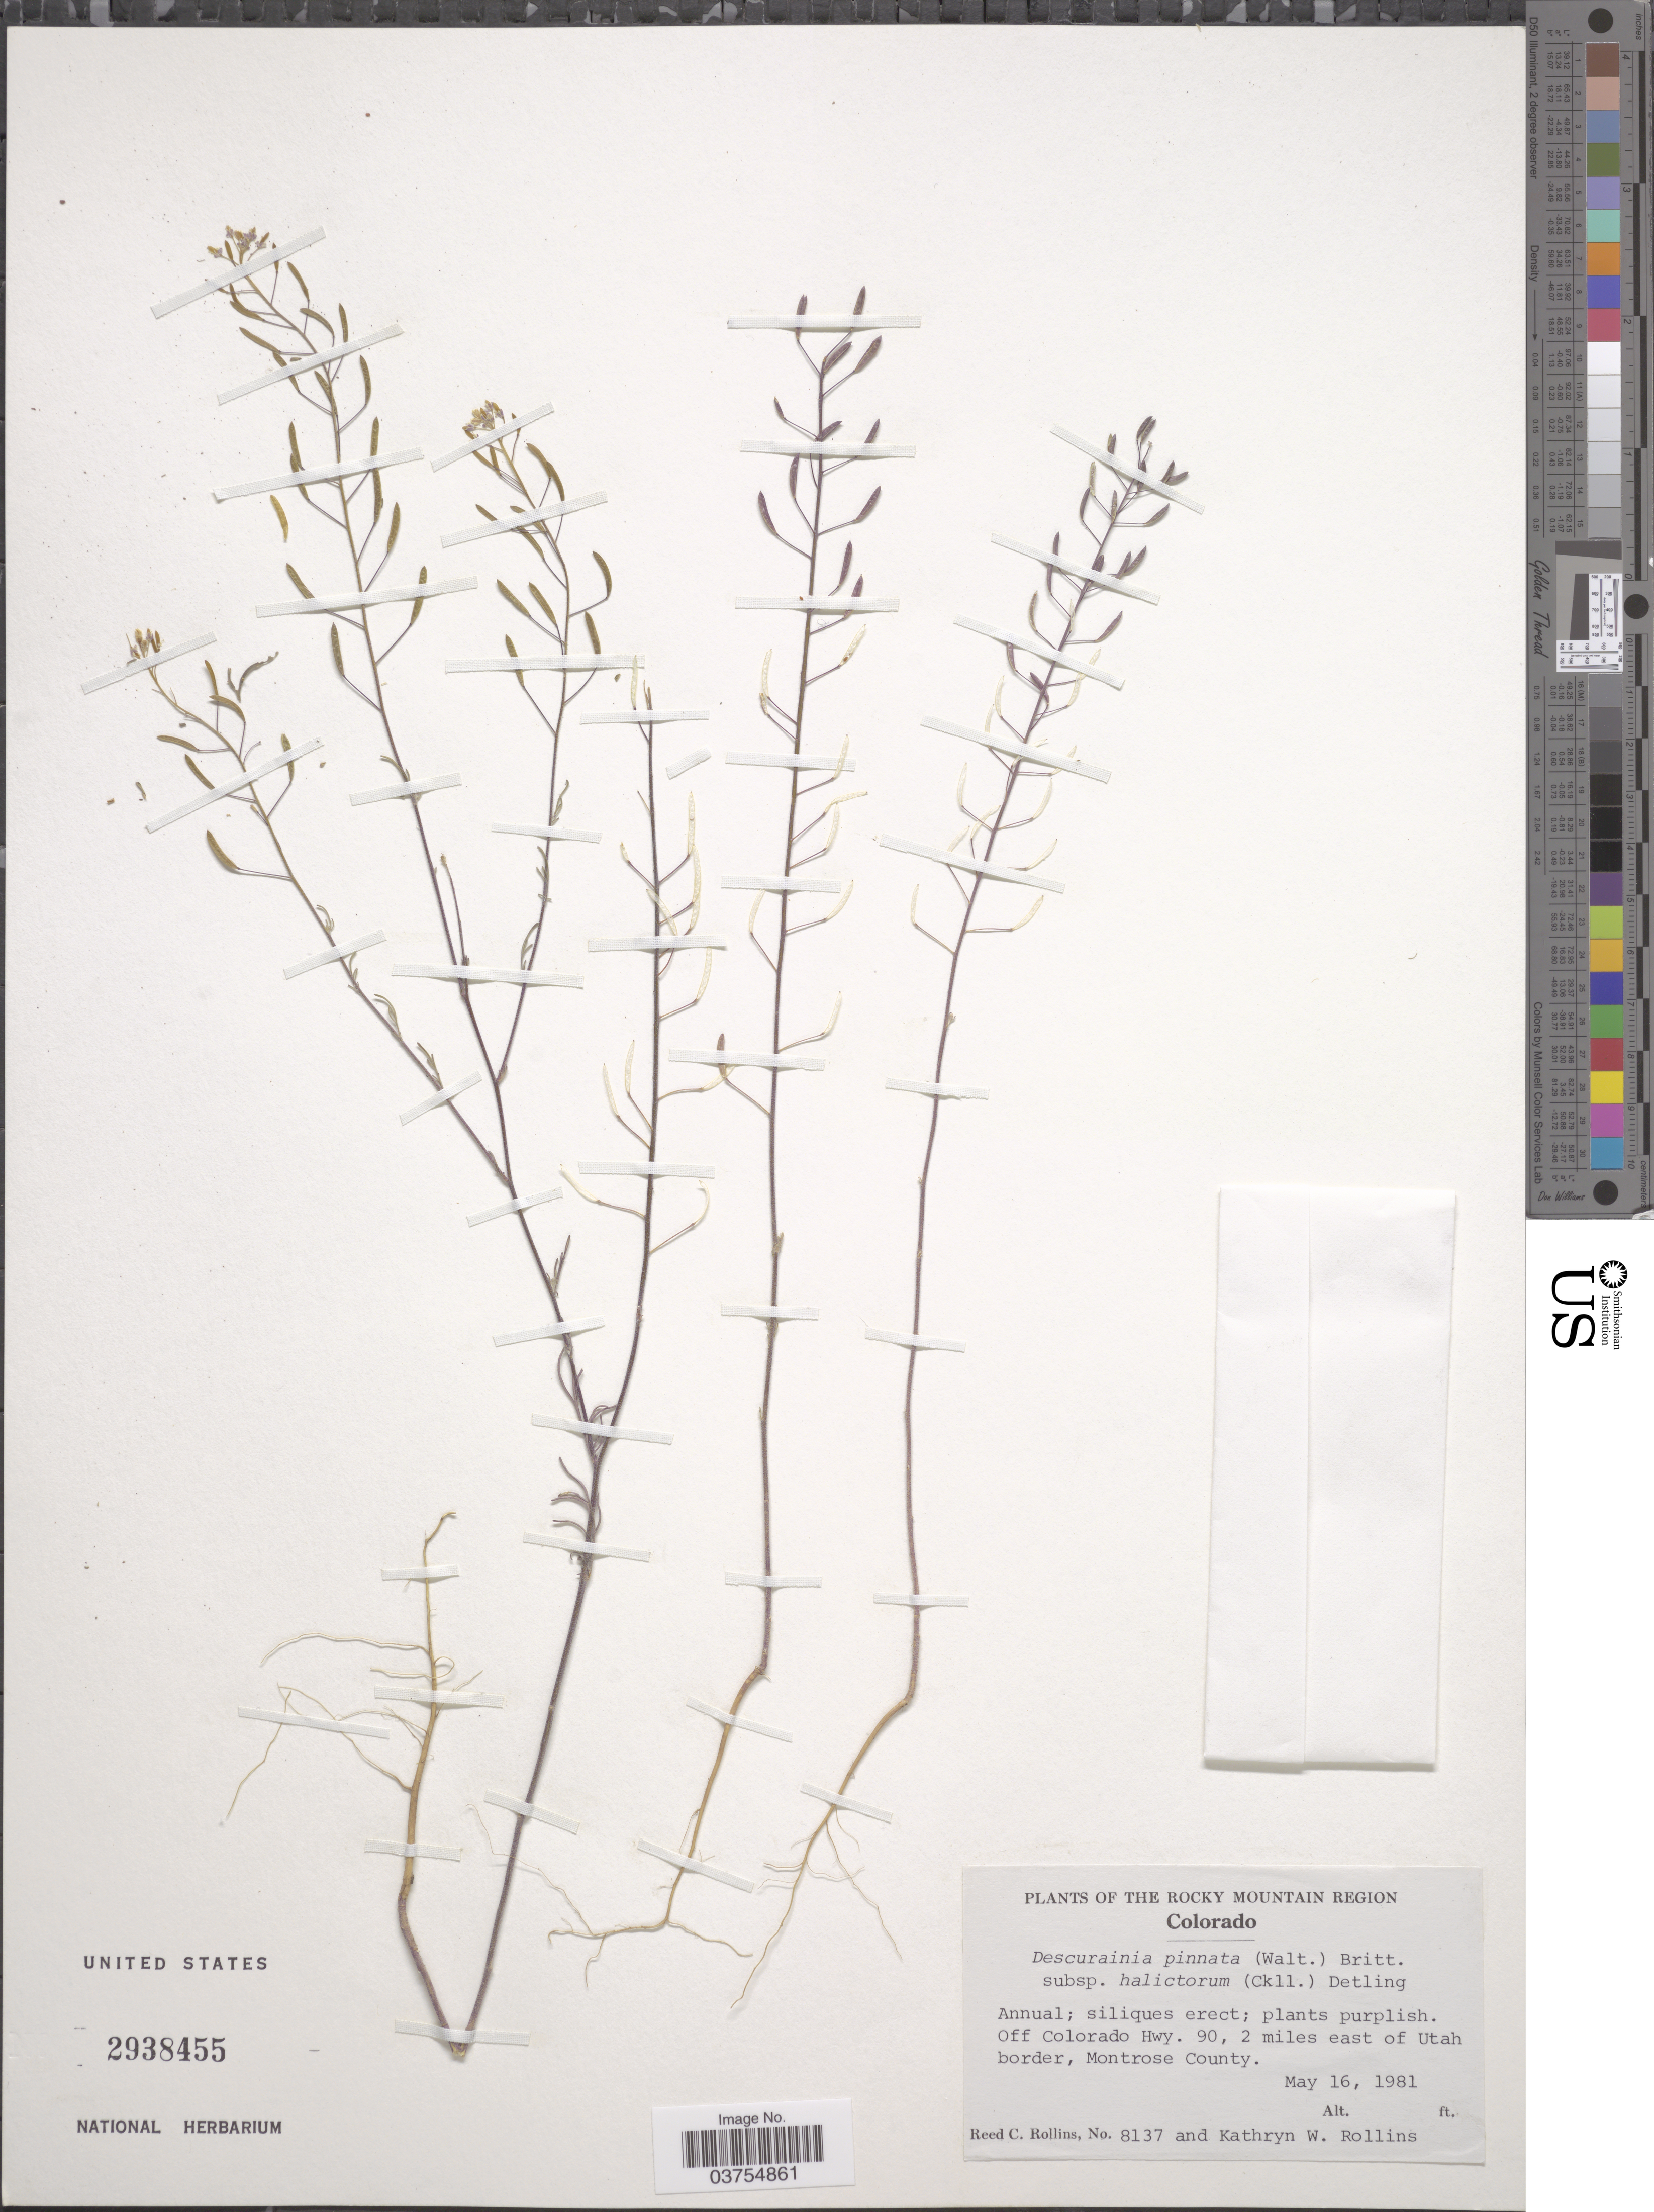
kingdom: Plantae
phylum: Tracheophyta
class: Magnoliopsida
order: Brassicales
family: Brassicaceae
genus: Descurainia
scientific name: Descurainia pinnata subsp. halictorum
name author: (Cockerell) Detling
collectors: R. C. Rollins & K. W. Rollins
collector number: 8137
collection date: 1981-05-16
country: United States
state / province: Colorado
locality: The Rocky Mountain Region. Off Colorado Hwy. 90, 2 miles east of Utah border, Montrose County.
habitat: off highway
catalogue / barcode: US 2938455